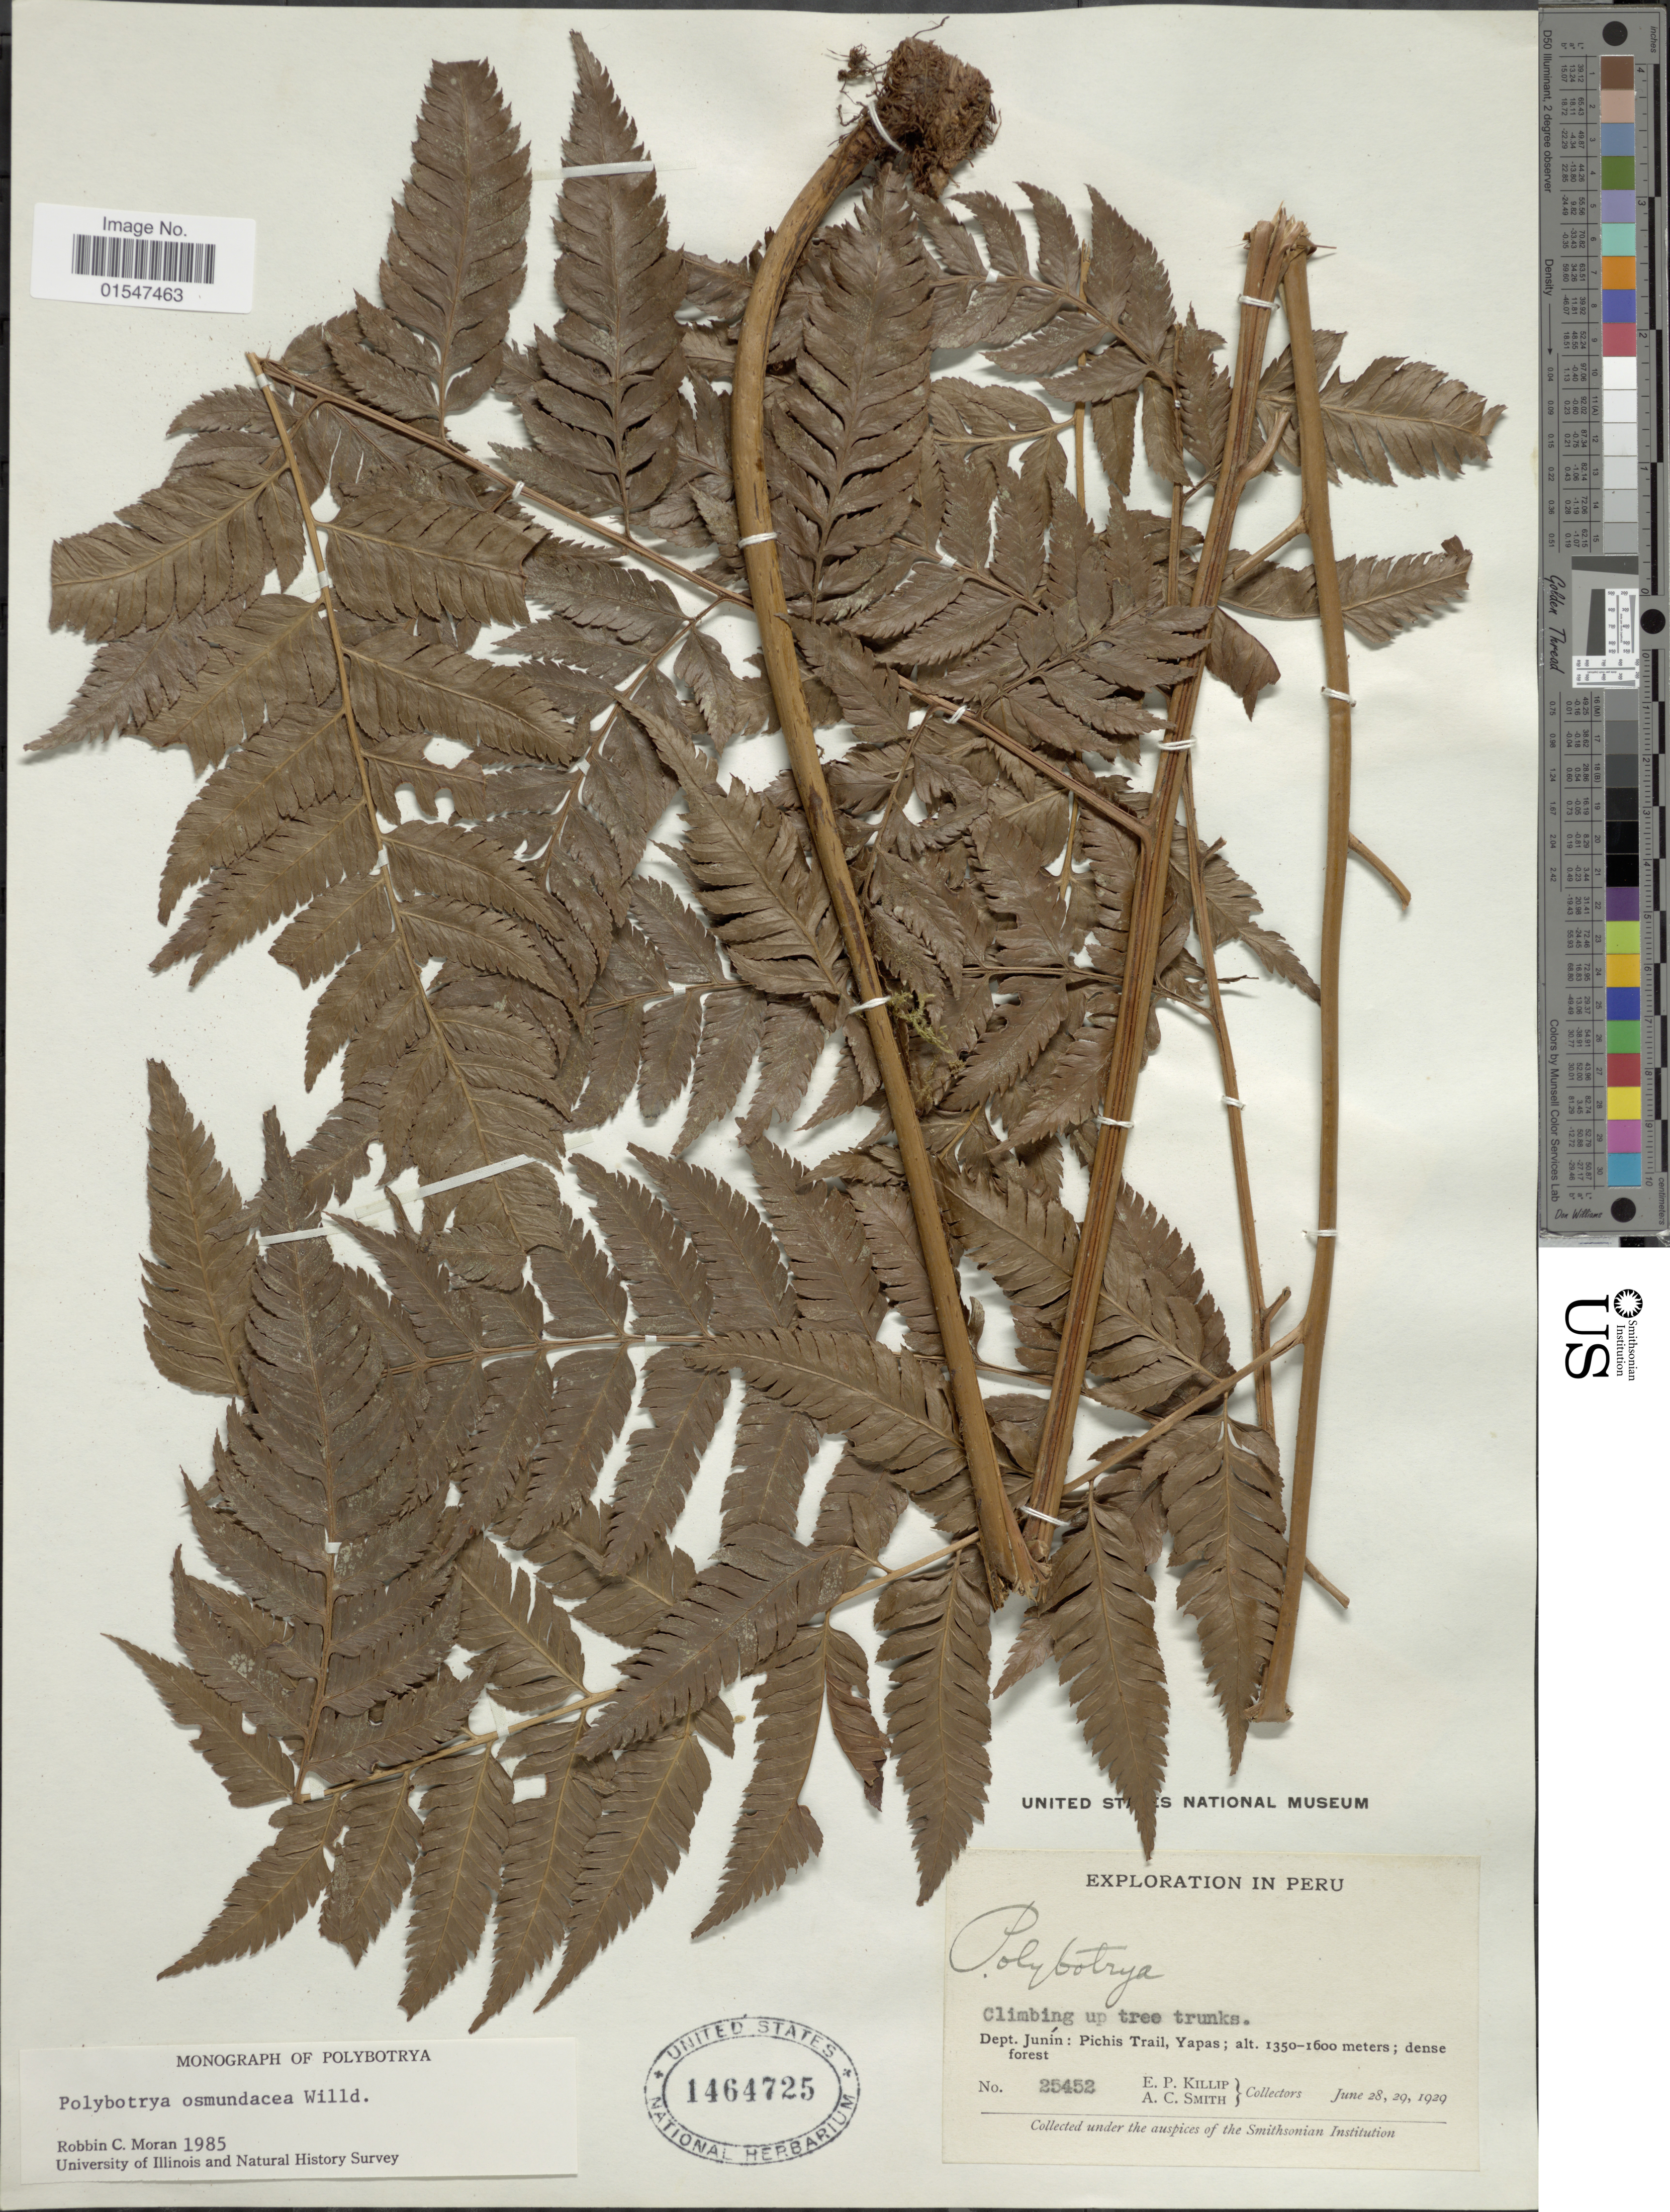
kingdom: Plantae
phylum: Tracheophyta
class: Polypodiopsida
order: Polypodiales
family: Dryopteridaceae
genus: Polybotrya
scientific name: Polybotrya osmundacea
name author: Humb. & Bonpl. ex Willd.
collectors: E. P. Killip & A. C. Smith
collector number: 25452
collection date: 1929-06-28/1929-06-29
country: Peru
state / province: Junín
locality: Pichis Trail, Yapas, dense forest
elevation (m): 1350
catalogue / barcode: US 1464725